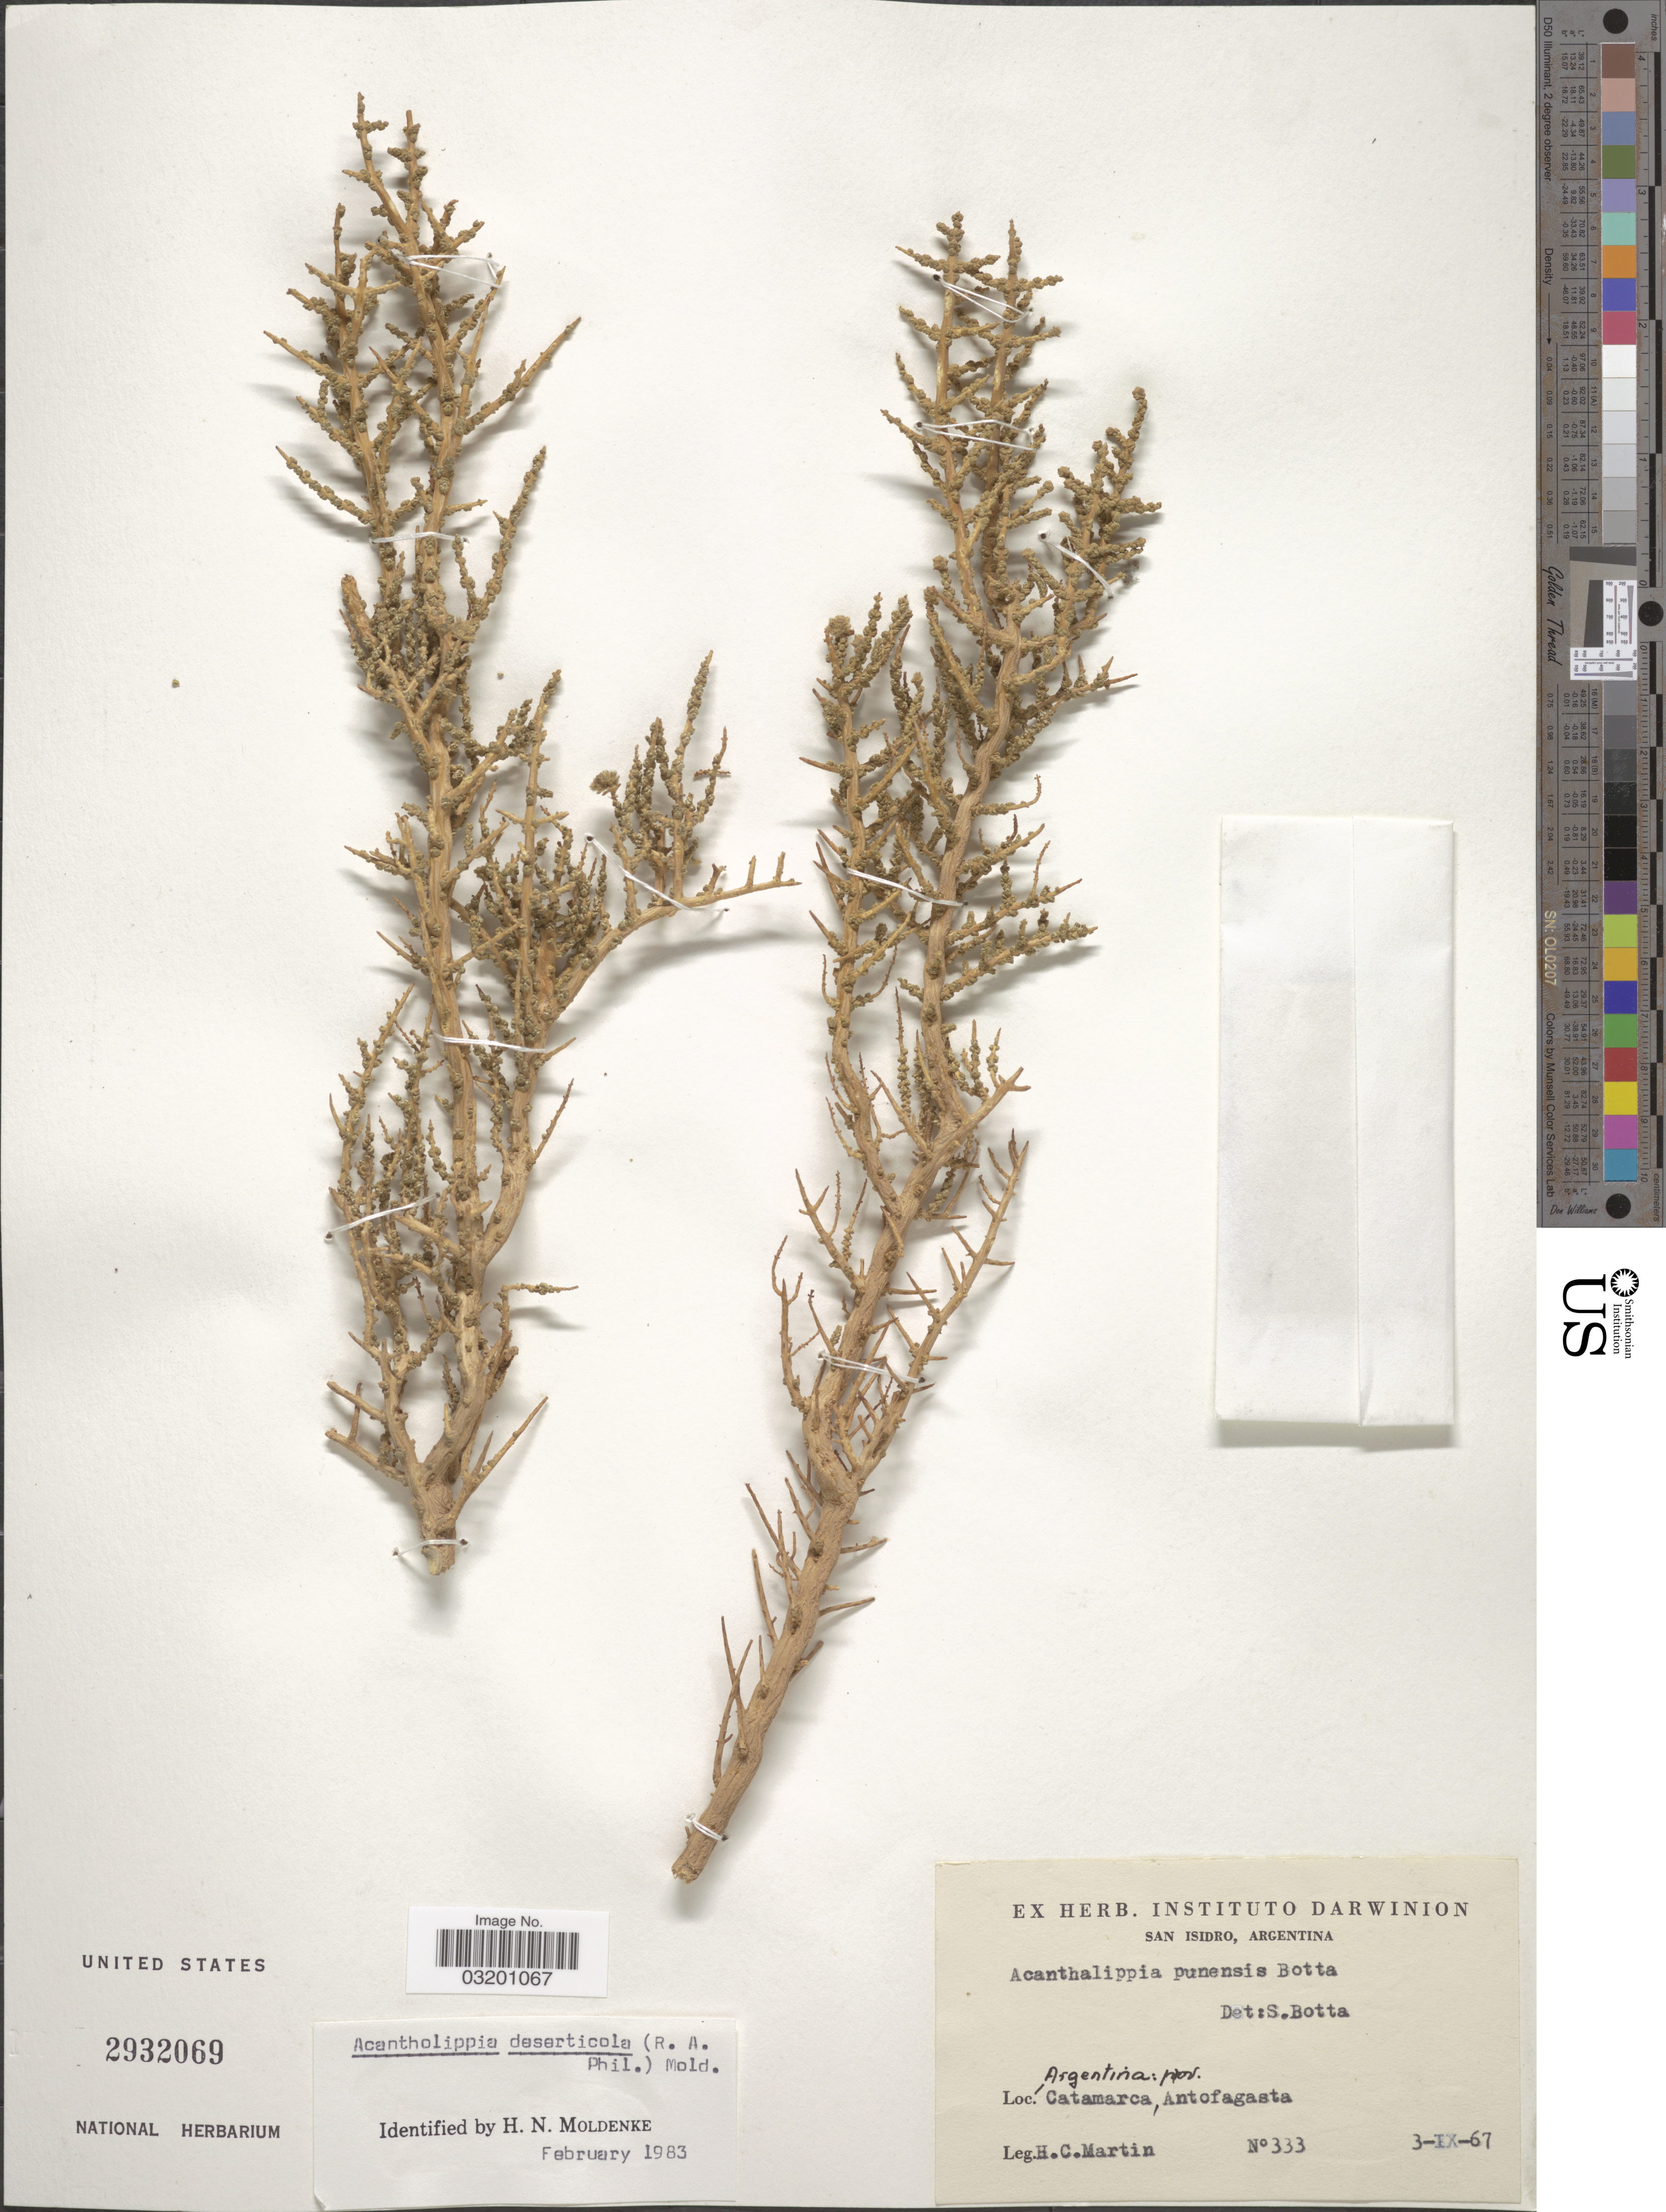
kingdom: Plantae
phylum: Tracheophyta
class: Magnoliopsida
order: Lamiales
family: Verbenaceae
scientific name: Acantholippa hastulata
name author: Griseb.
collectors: H. Martin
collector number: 333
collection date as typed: Transcribed d/m/y: 3/9/67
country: Argentina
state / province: Catamarca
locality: Antofagasta.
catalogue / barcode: US 2932069